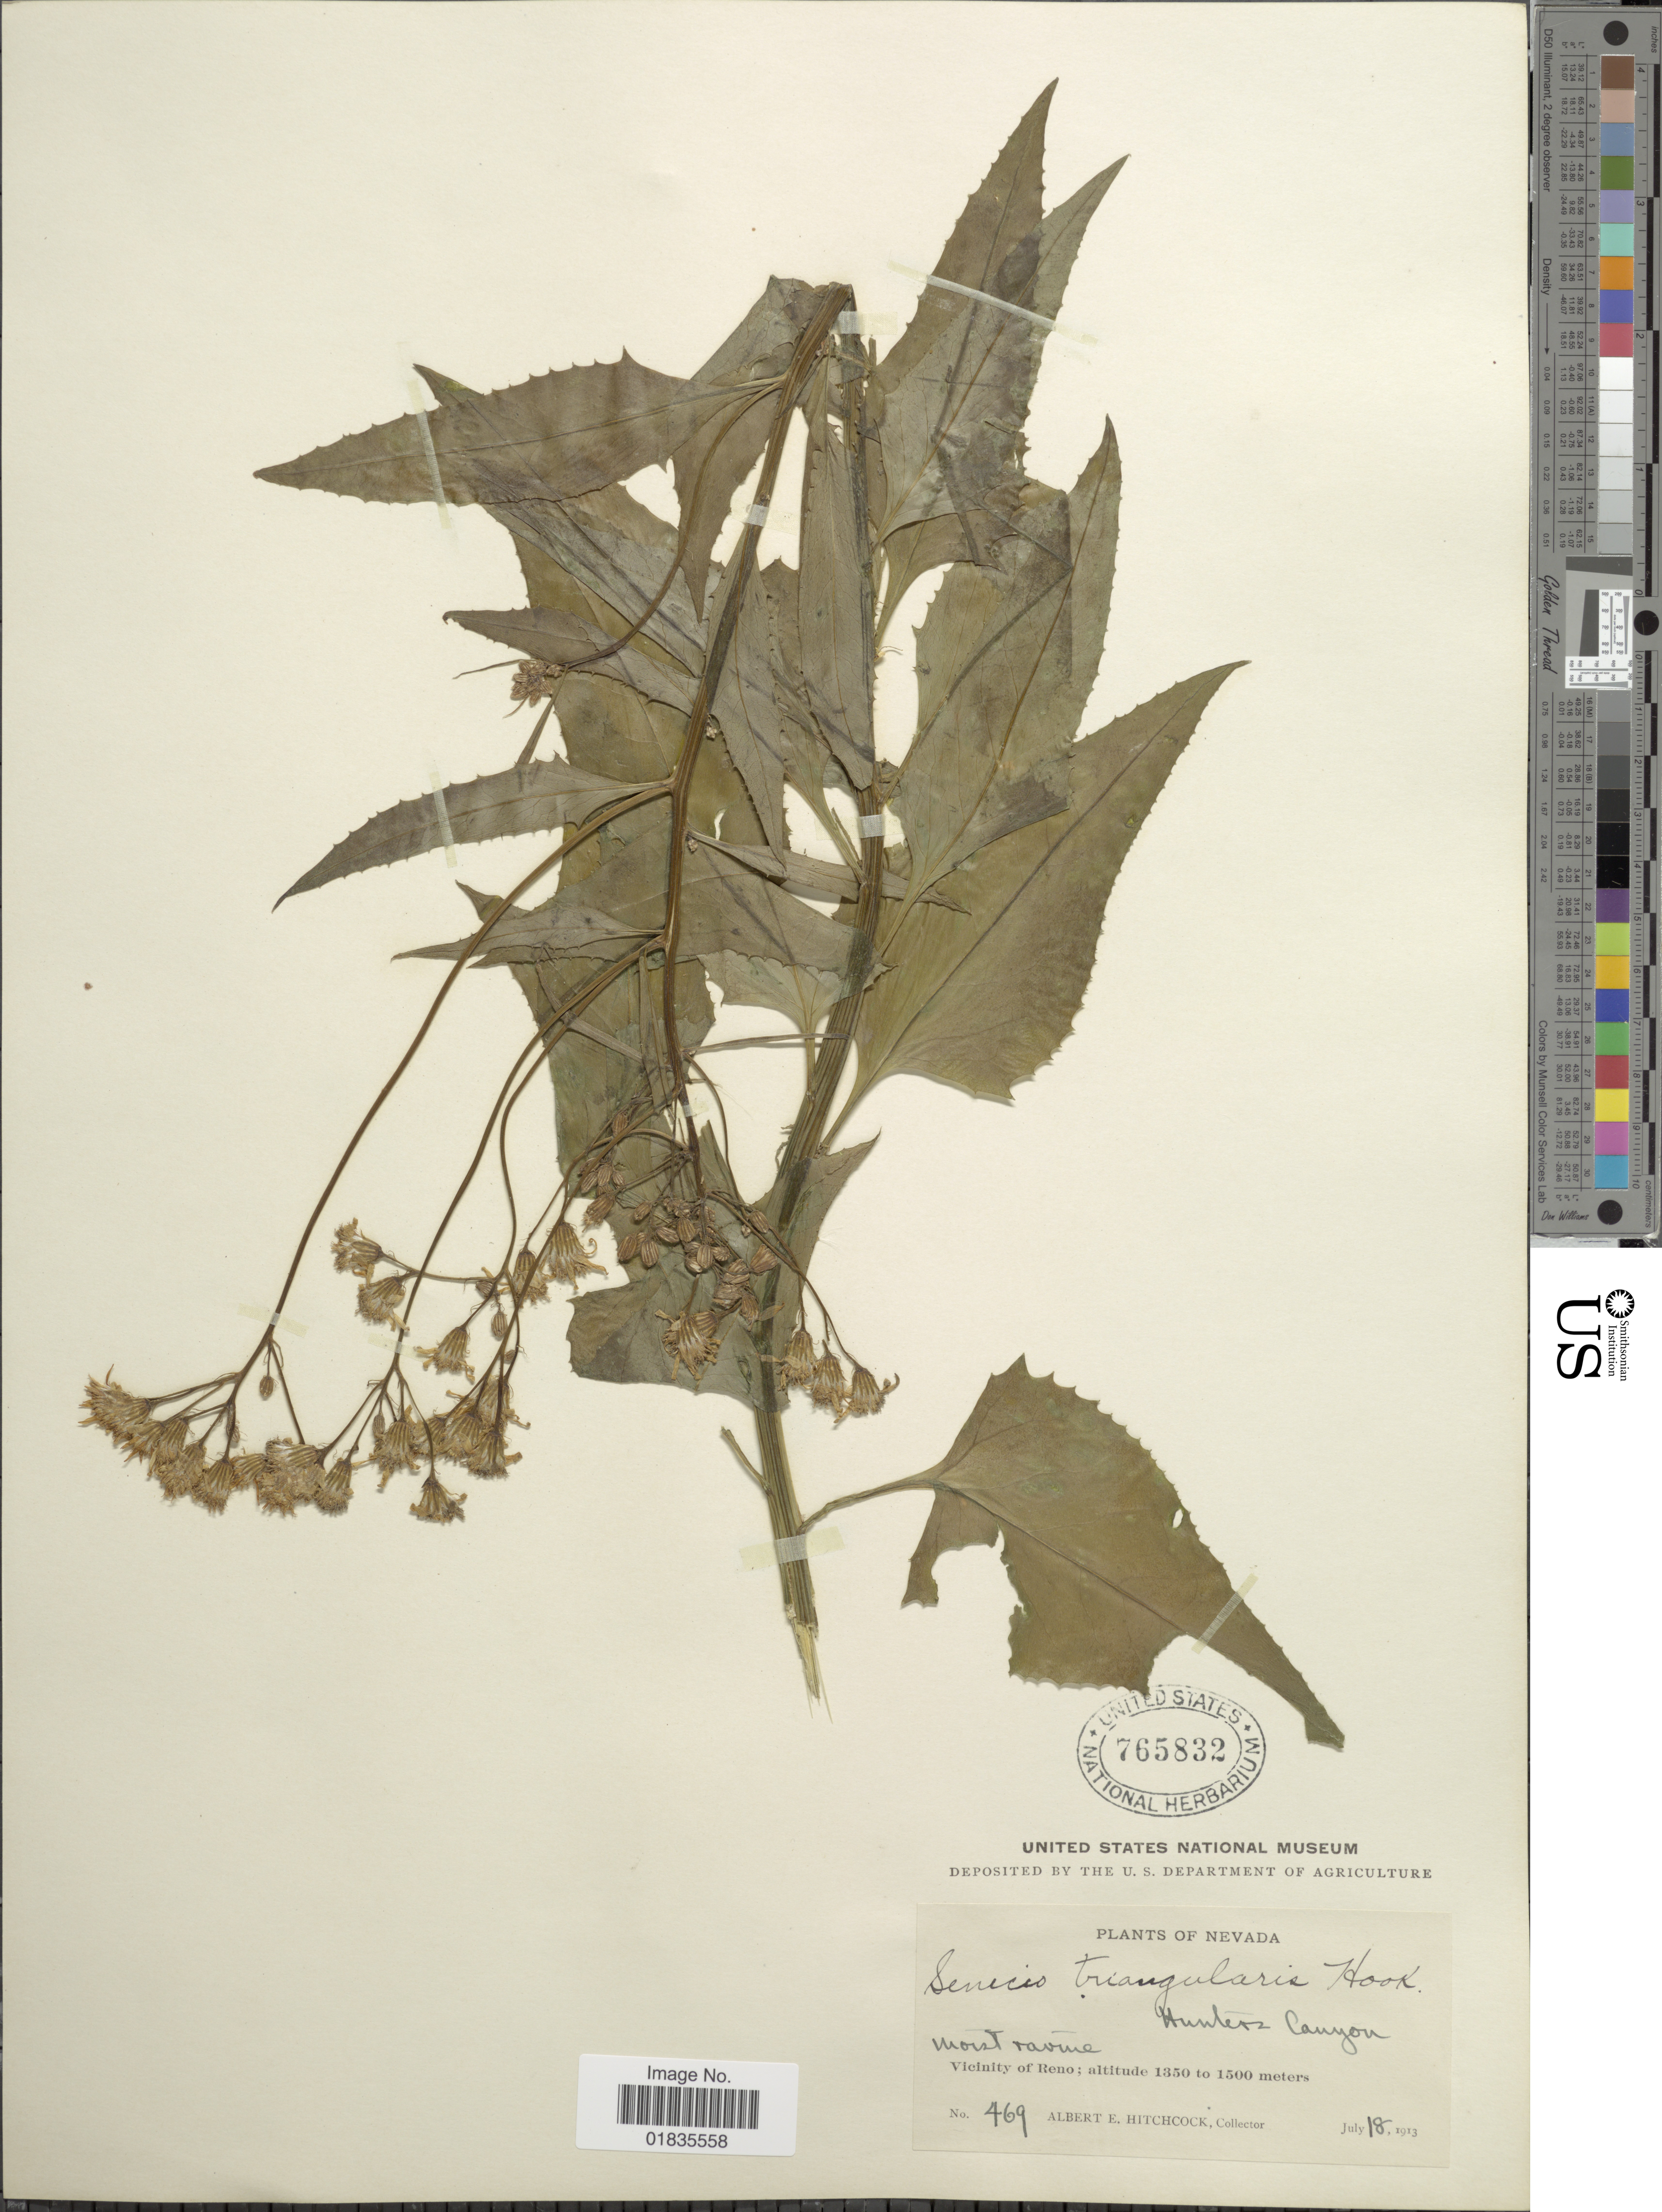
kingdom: Plantae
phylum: Tracheophyta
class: Magnoliopsida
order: Asterales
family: Asteraceae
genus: Senecio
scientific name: Senecio triangularis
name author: Hook.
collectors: A. Hitchcock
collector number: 469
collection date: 1913-07-18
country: United States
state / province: Nevada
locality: Moist ravine, vicinity of Reno, Hunters Canyon.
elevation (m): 1350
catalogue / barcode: US 765832